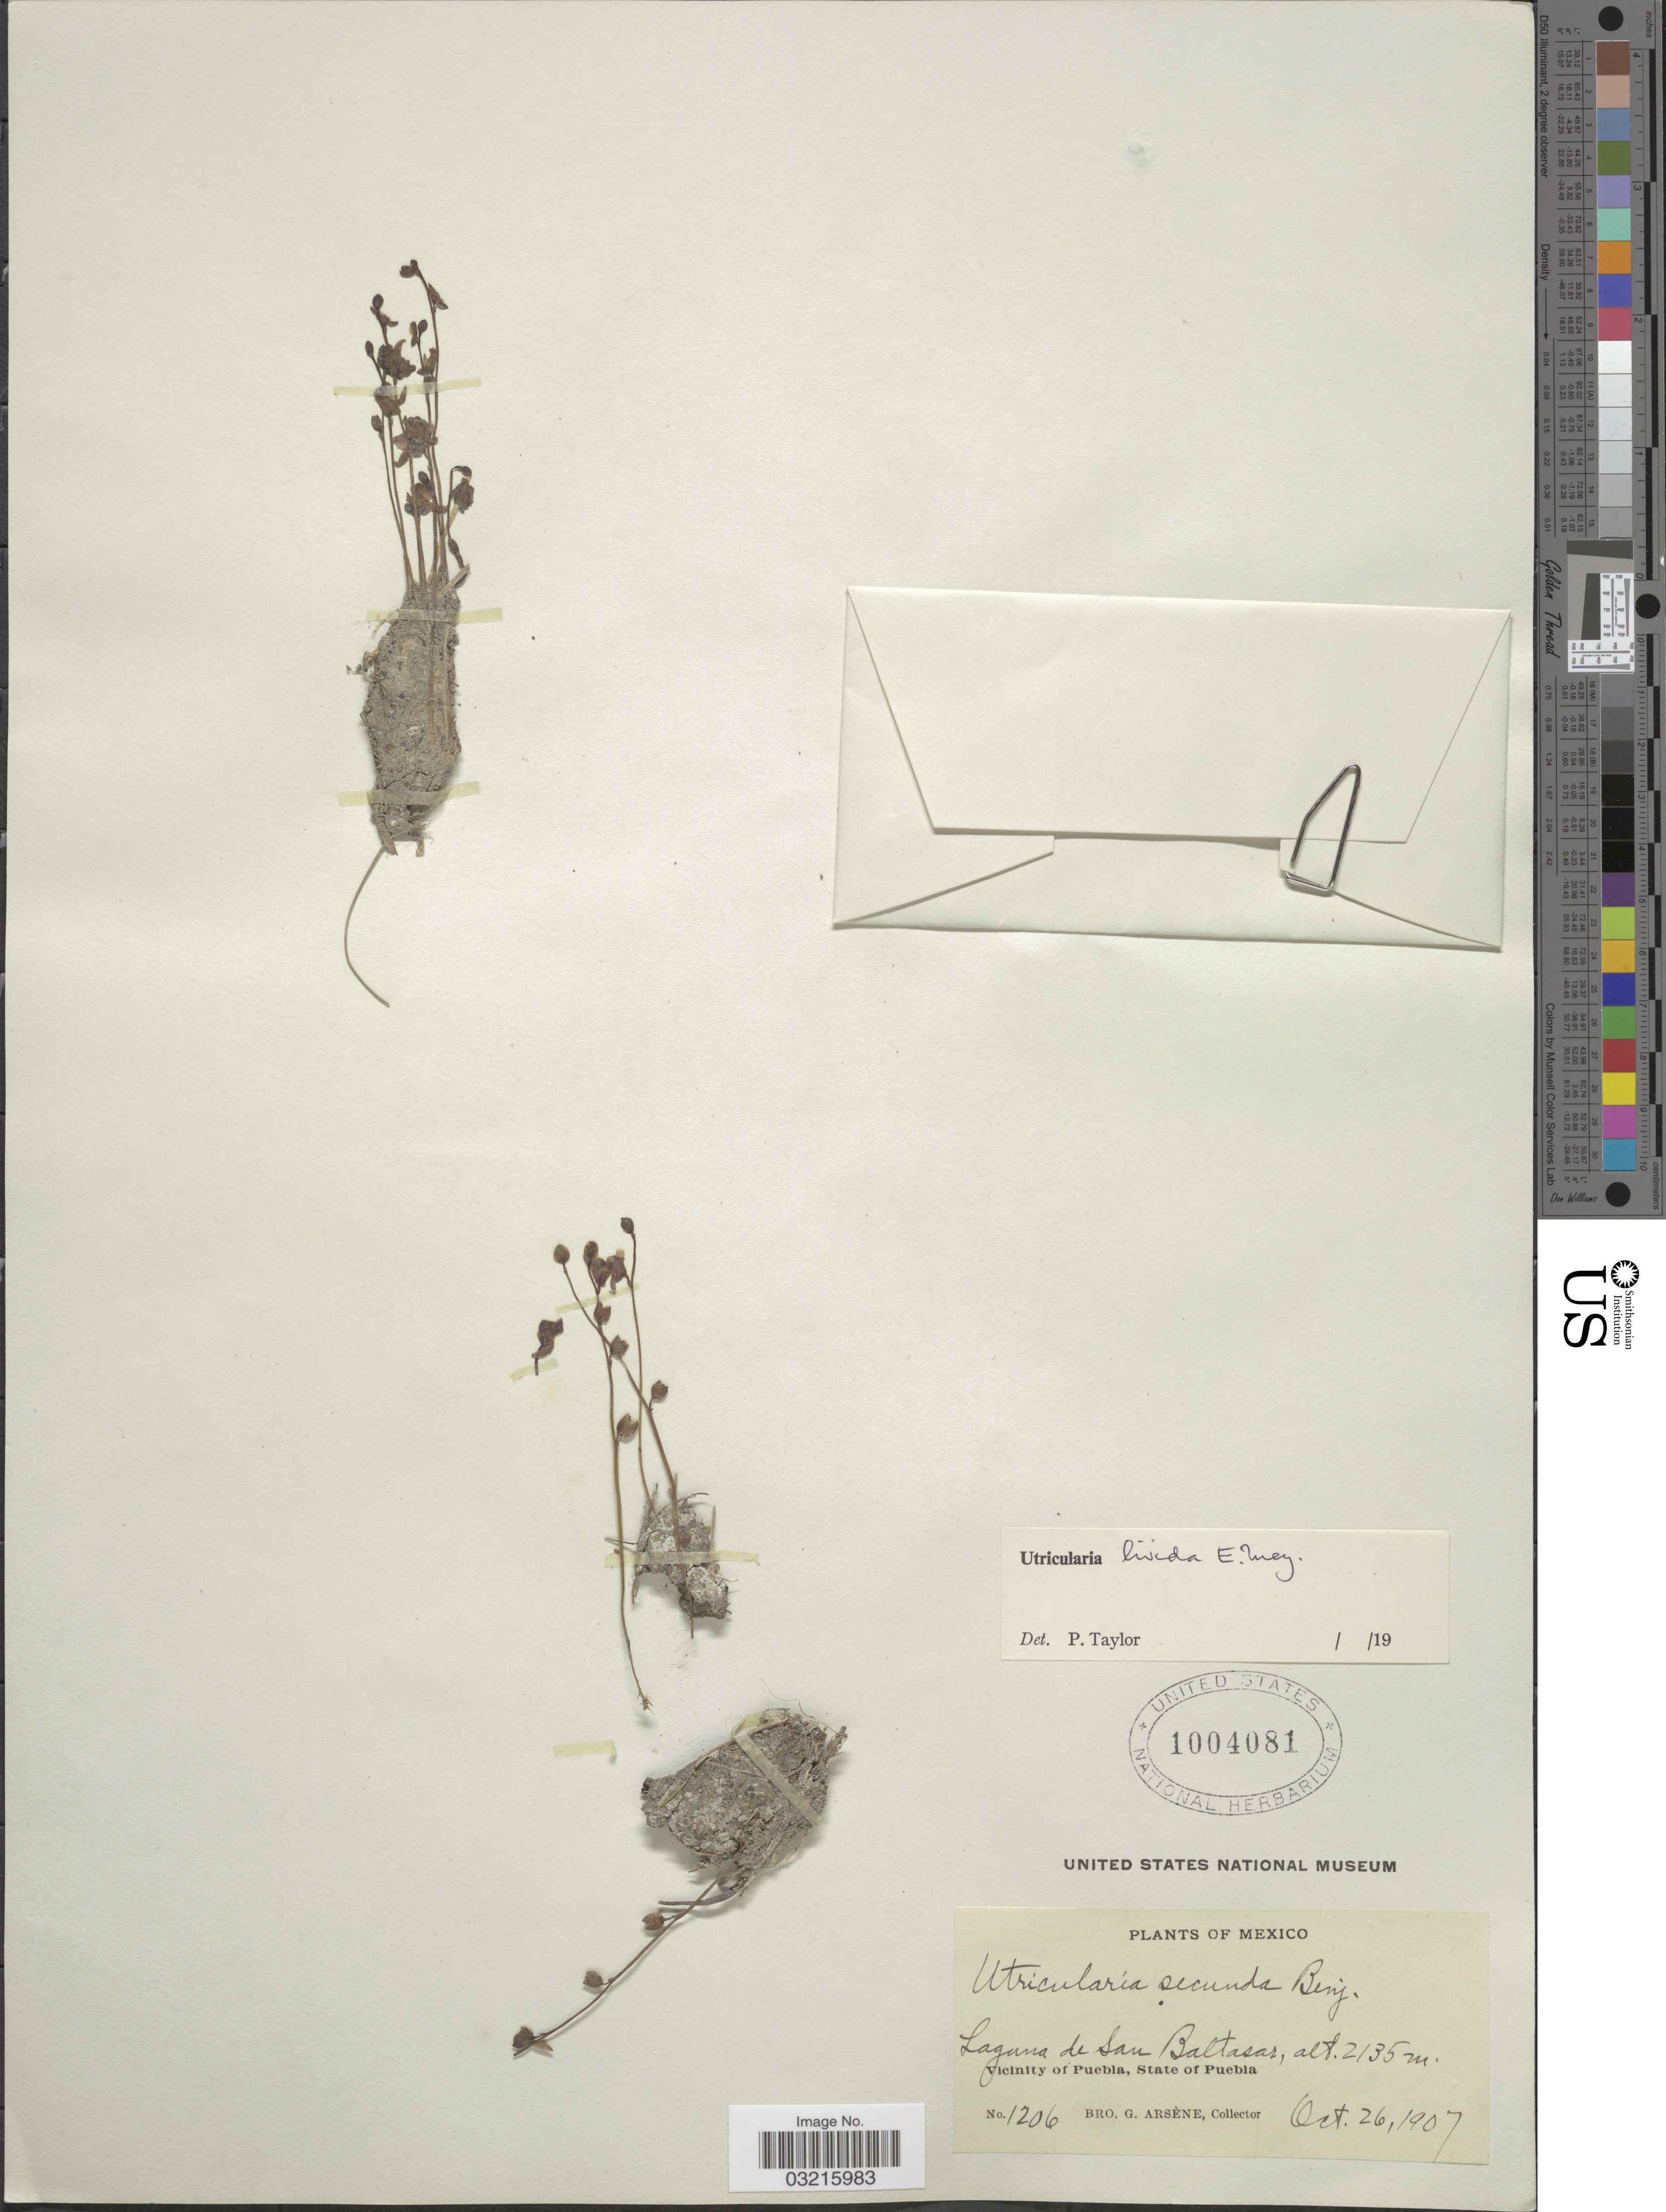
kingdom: Plantae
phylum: Tracheophyta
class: Magnoliopsida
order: Lamiales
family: Lentibulariaceae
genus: Utricularia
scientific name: Utricularia livida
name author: E. Mey.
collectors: Bro. G. Arsène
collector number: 1206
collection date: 1907-10-26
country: Mexico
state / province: Puebla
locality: Laguna de San Baltasar, Vicinity of Puebla.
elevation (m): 2135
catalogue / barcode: US 1004081